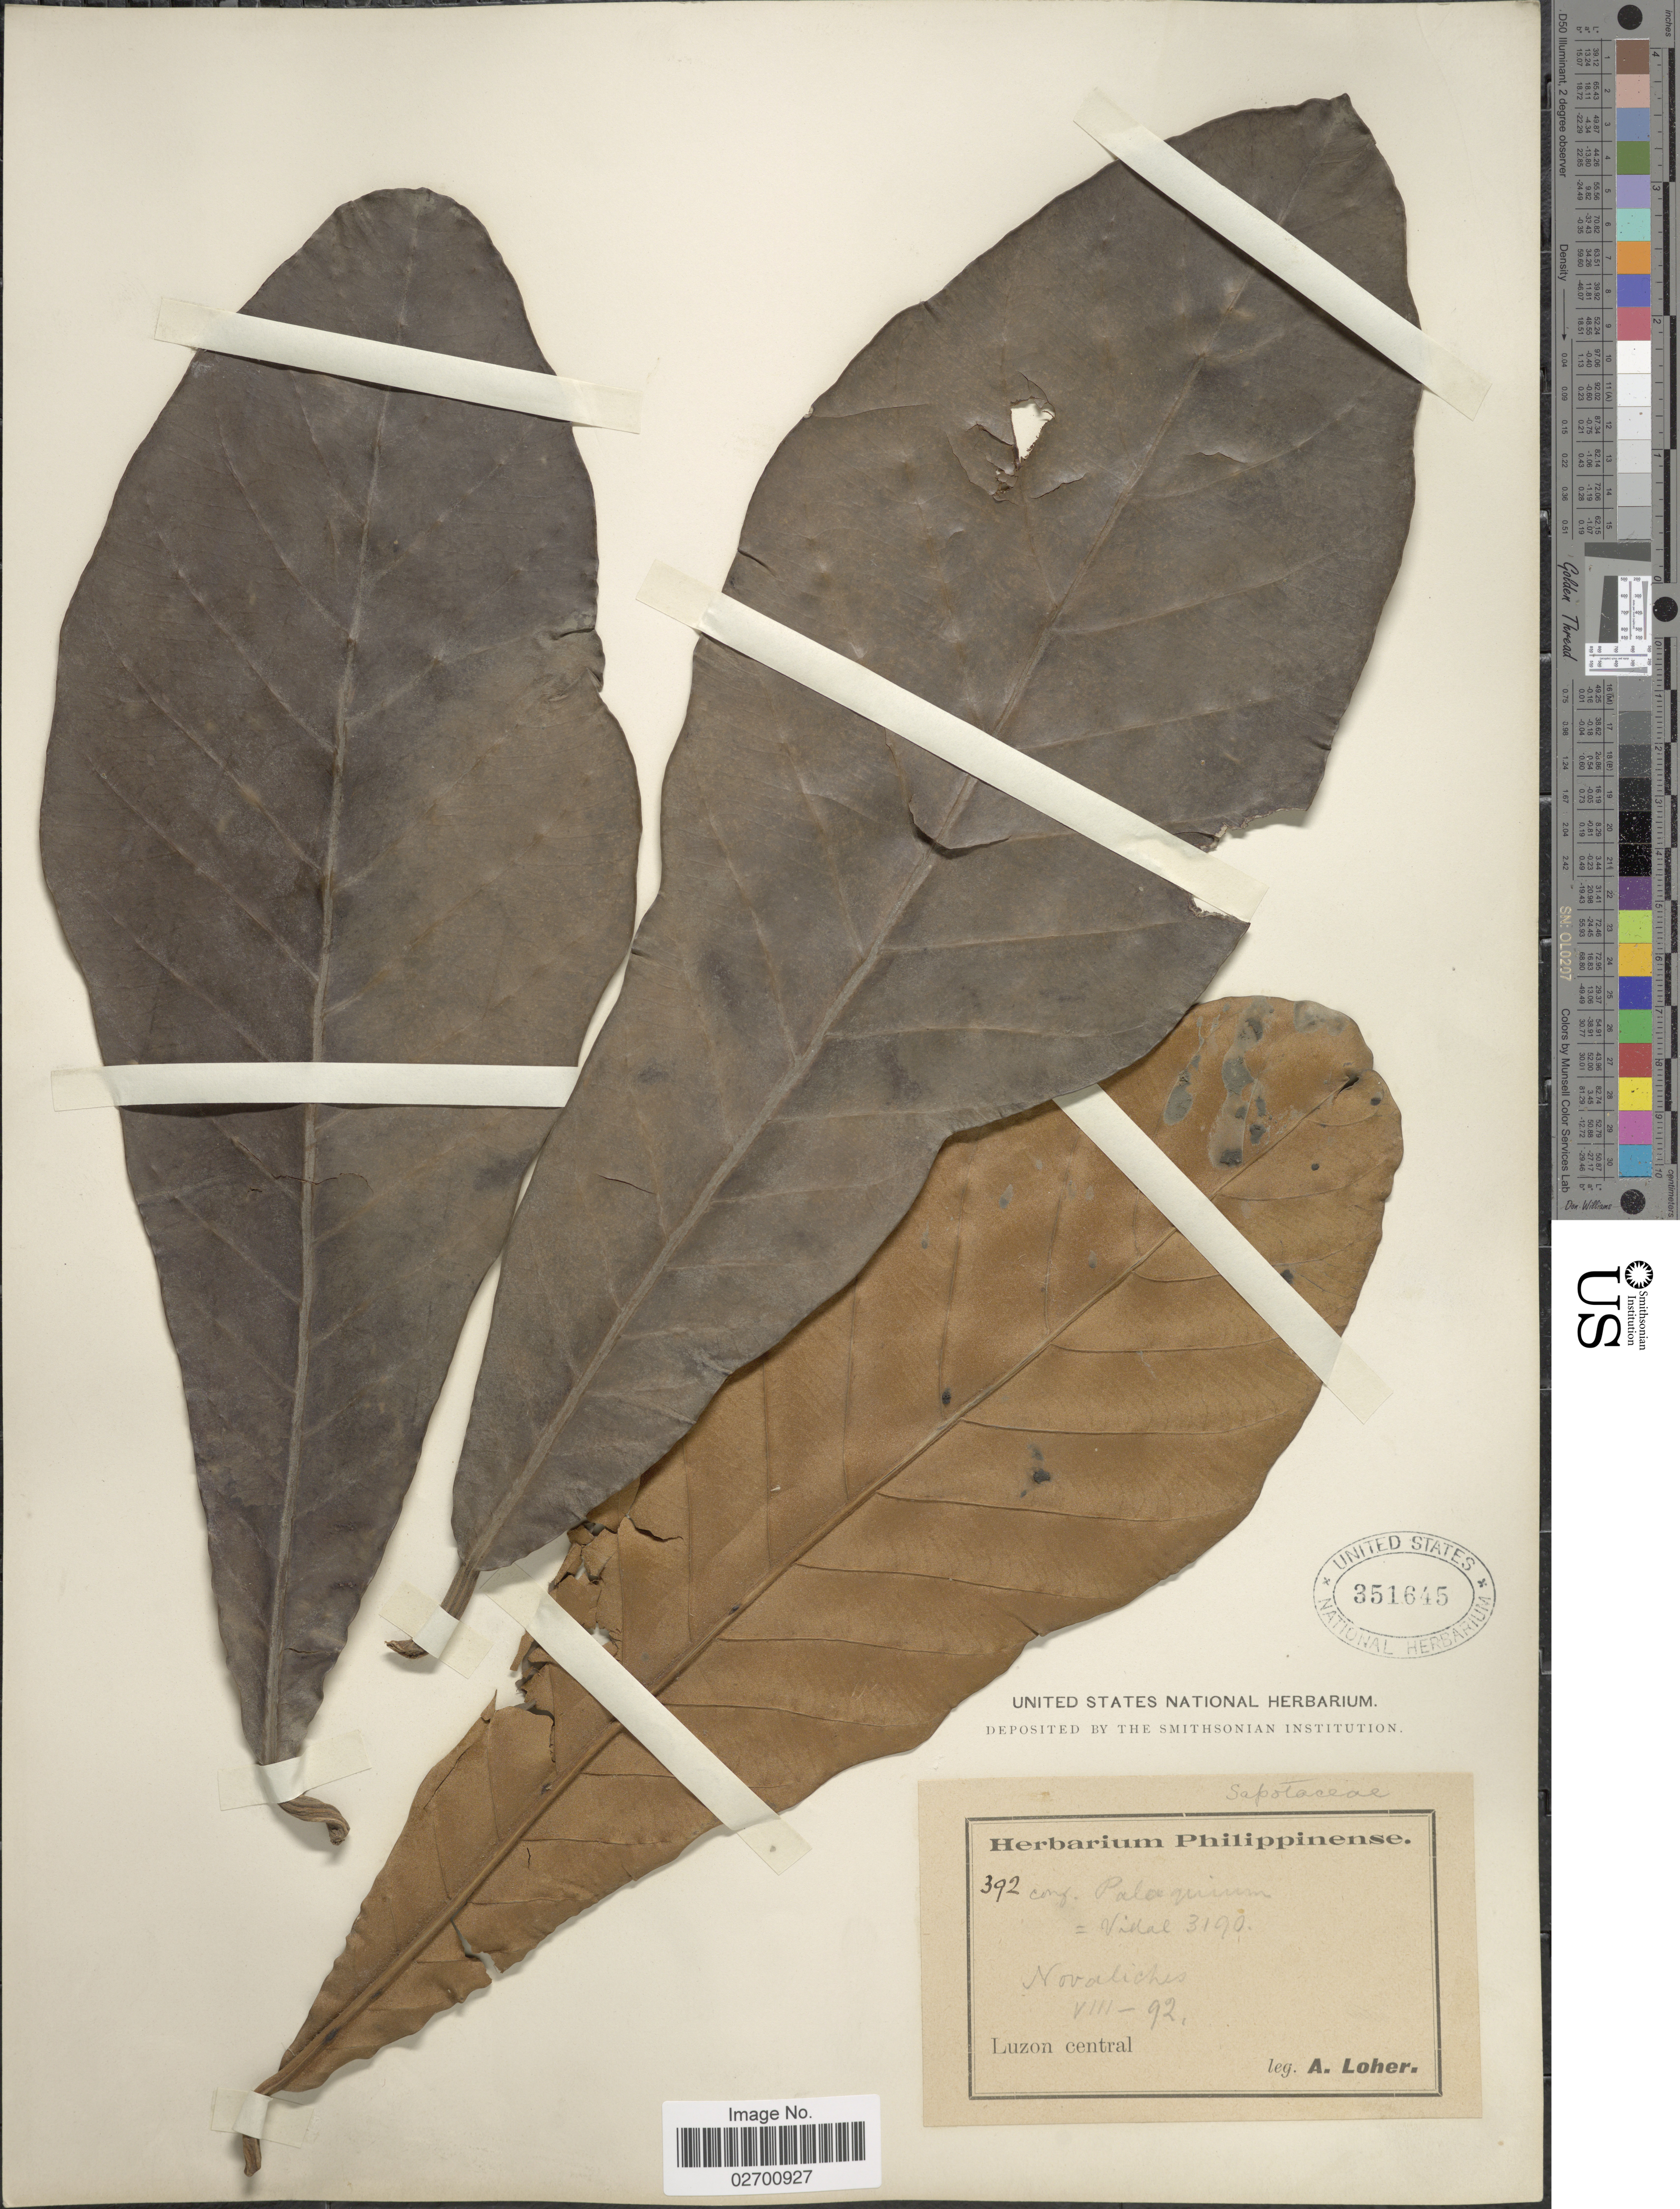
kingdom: Plantae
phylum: Tracheophyta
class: Magnoliopsida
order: Ericales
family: Sapotaceae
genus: Palaquium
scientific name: Palaquium philippense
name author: (Perr.) C.B. Rob.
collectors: A. Loher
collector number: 392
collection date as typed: Transcribed d/m/y: /7/92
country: Philippines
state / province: Central Luzon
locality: Novaliches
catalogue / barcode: US 351645